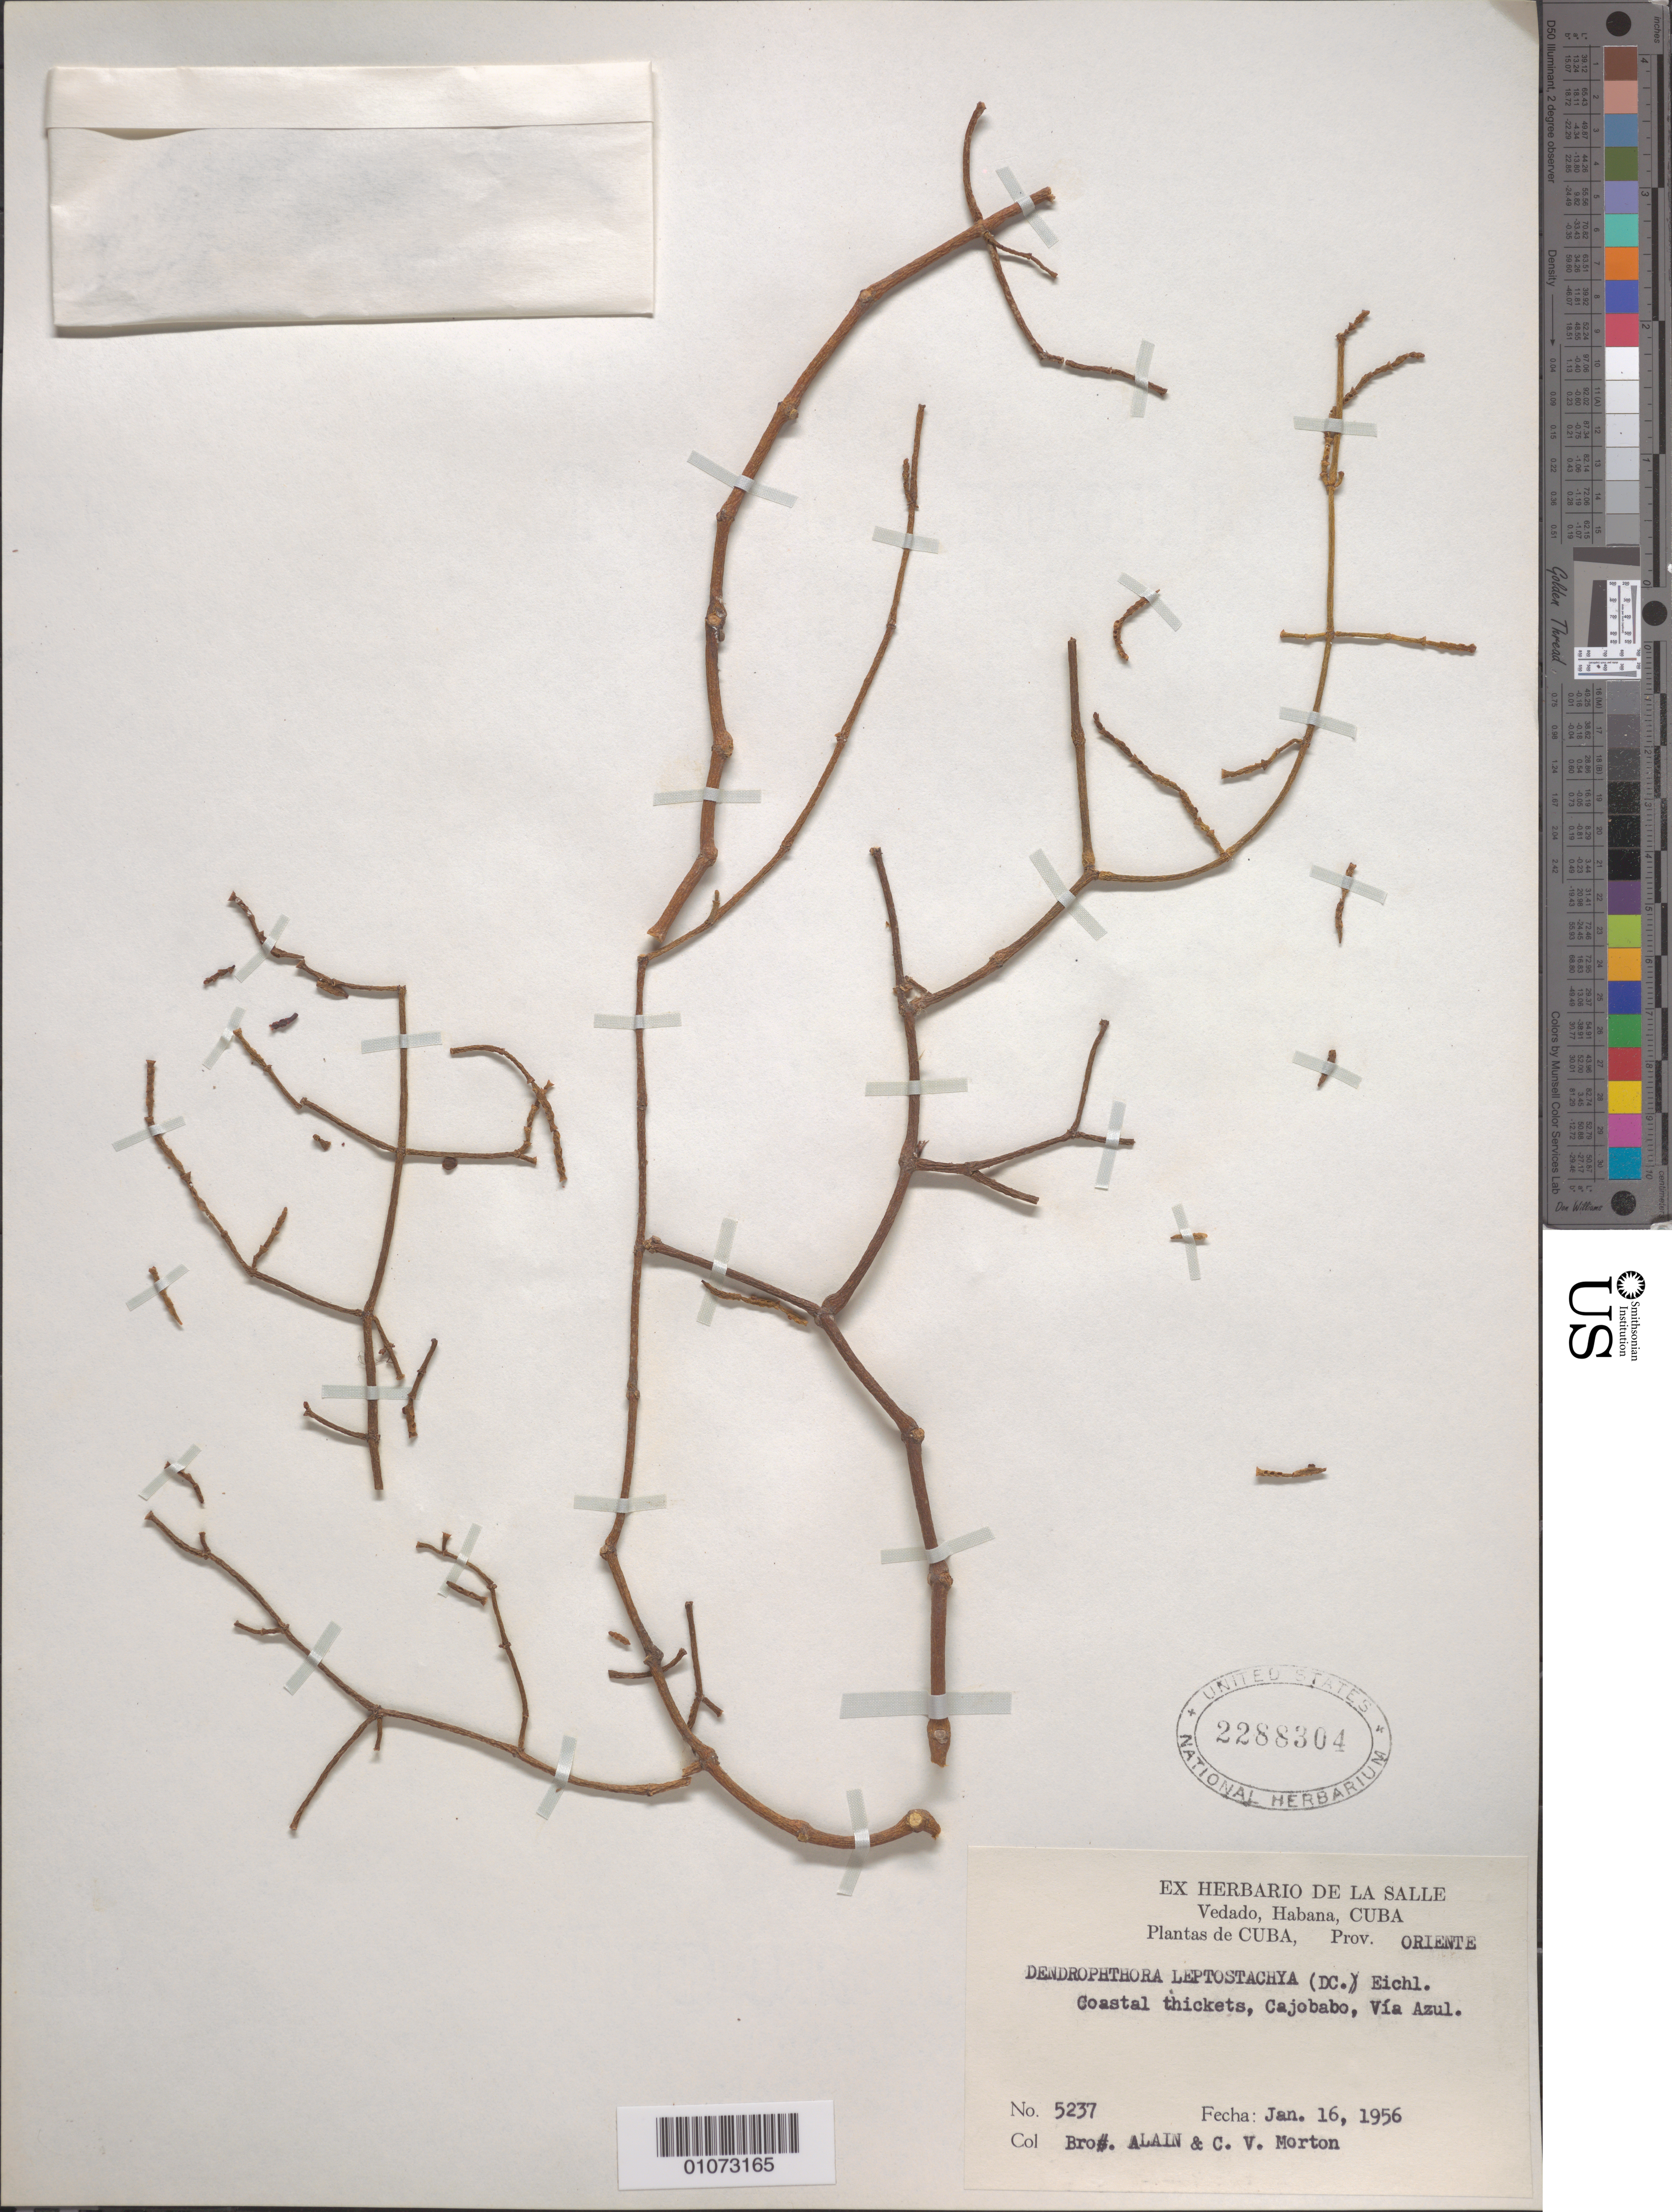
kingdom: Plantae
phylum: Tracheophyta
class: Magnoliopsida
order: Santalales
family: Viscaceae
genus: Dendrophthora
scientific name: Dendrophthora leptostachya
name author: (DC.) Eichler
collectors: A. H. Liogier & C. V. Morton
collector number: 5237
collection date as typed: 19 Jan 1956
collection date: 1956-01-19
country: Cuba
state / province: Oriente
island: Cuba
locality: Coastal thickets, Cajobabo, Via Azul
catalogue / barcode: US 2288304